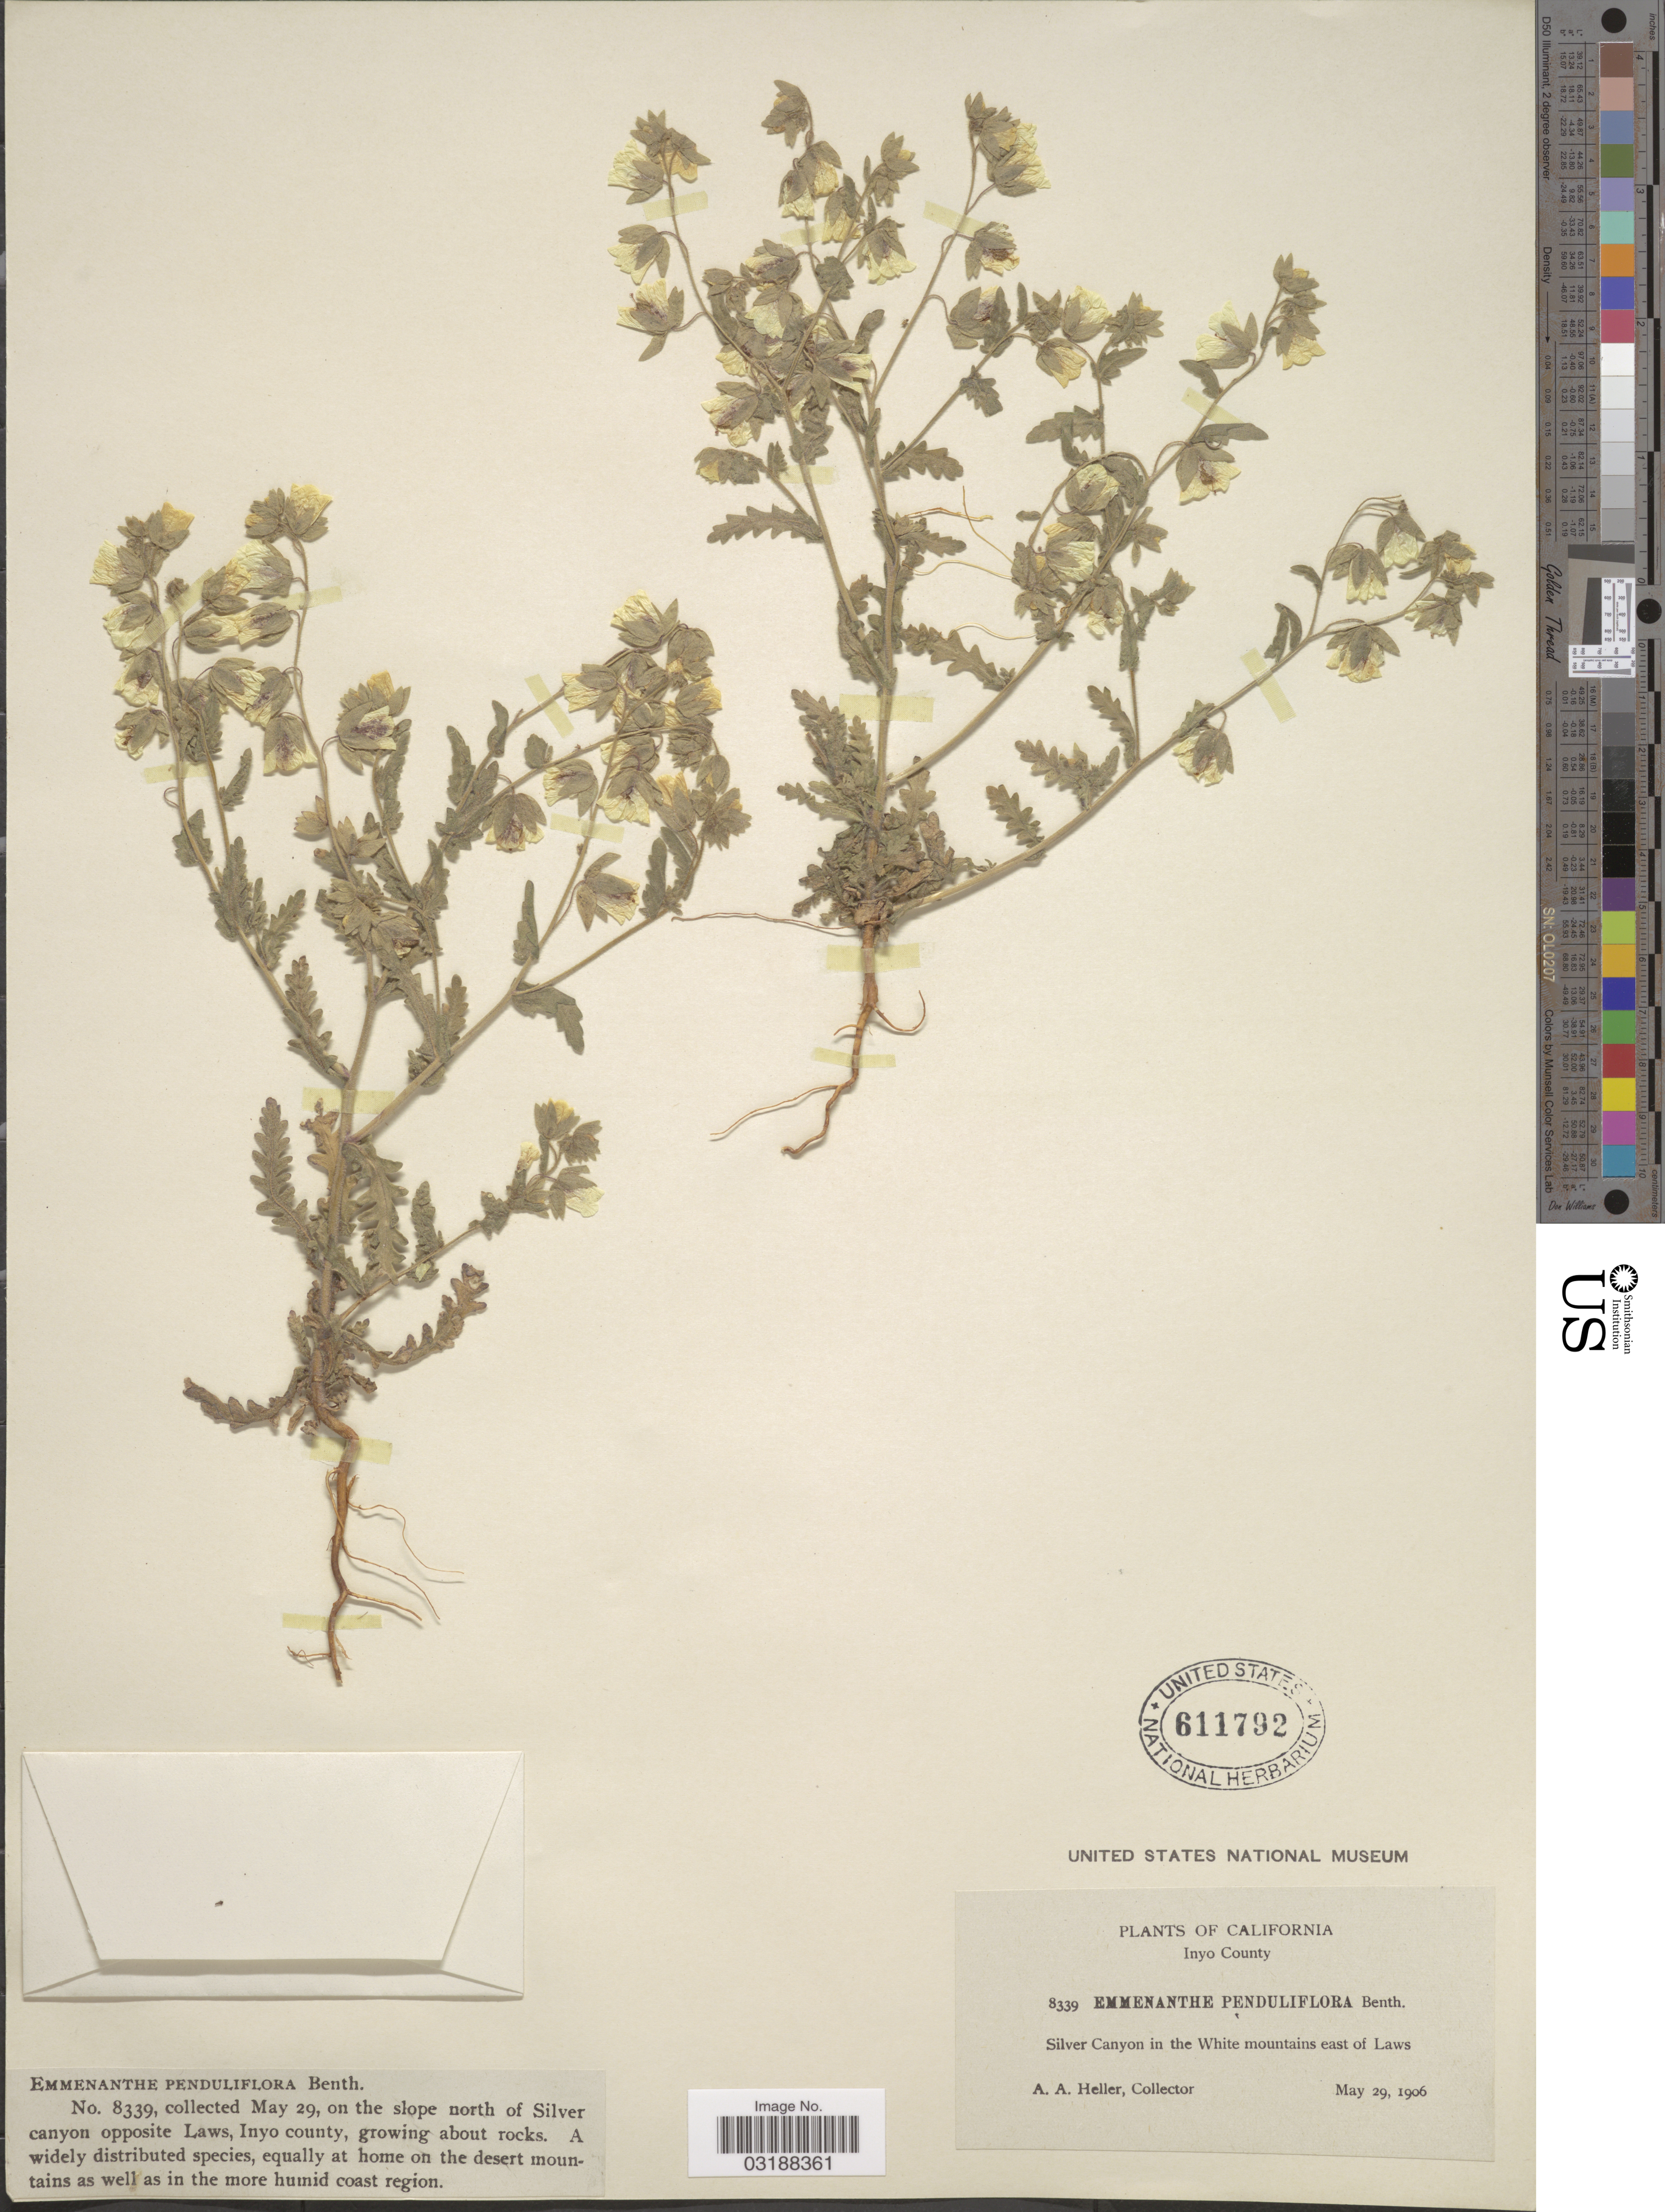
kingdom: Plantae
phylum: Tracheophyta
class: Magnoliopsida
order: Boraginales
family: Hydrophyllaceae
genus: Emmenanthe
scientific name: Emmenanthe penduliflora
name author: Benth.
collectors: A. A. Heller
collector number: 8339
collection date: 1906-05-29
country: United States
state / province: California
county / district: Inyo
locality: Inyo County. Silver Canyon in the White mountains east of Laws.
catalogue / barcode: US 611792